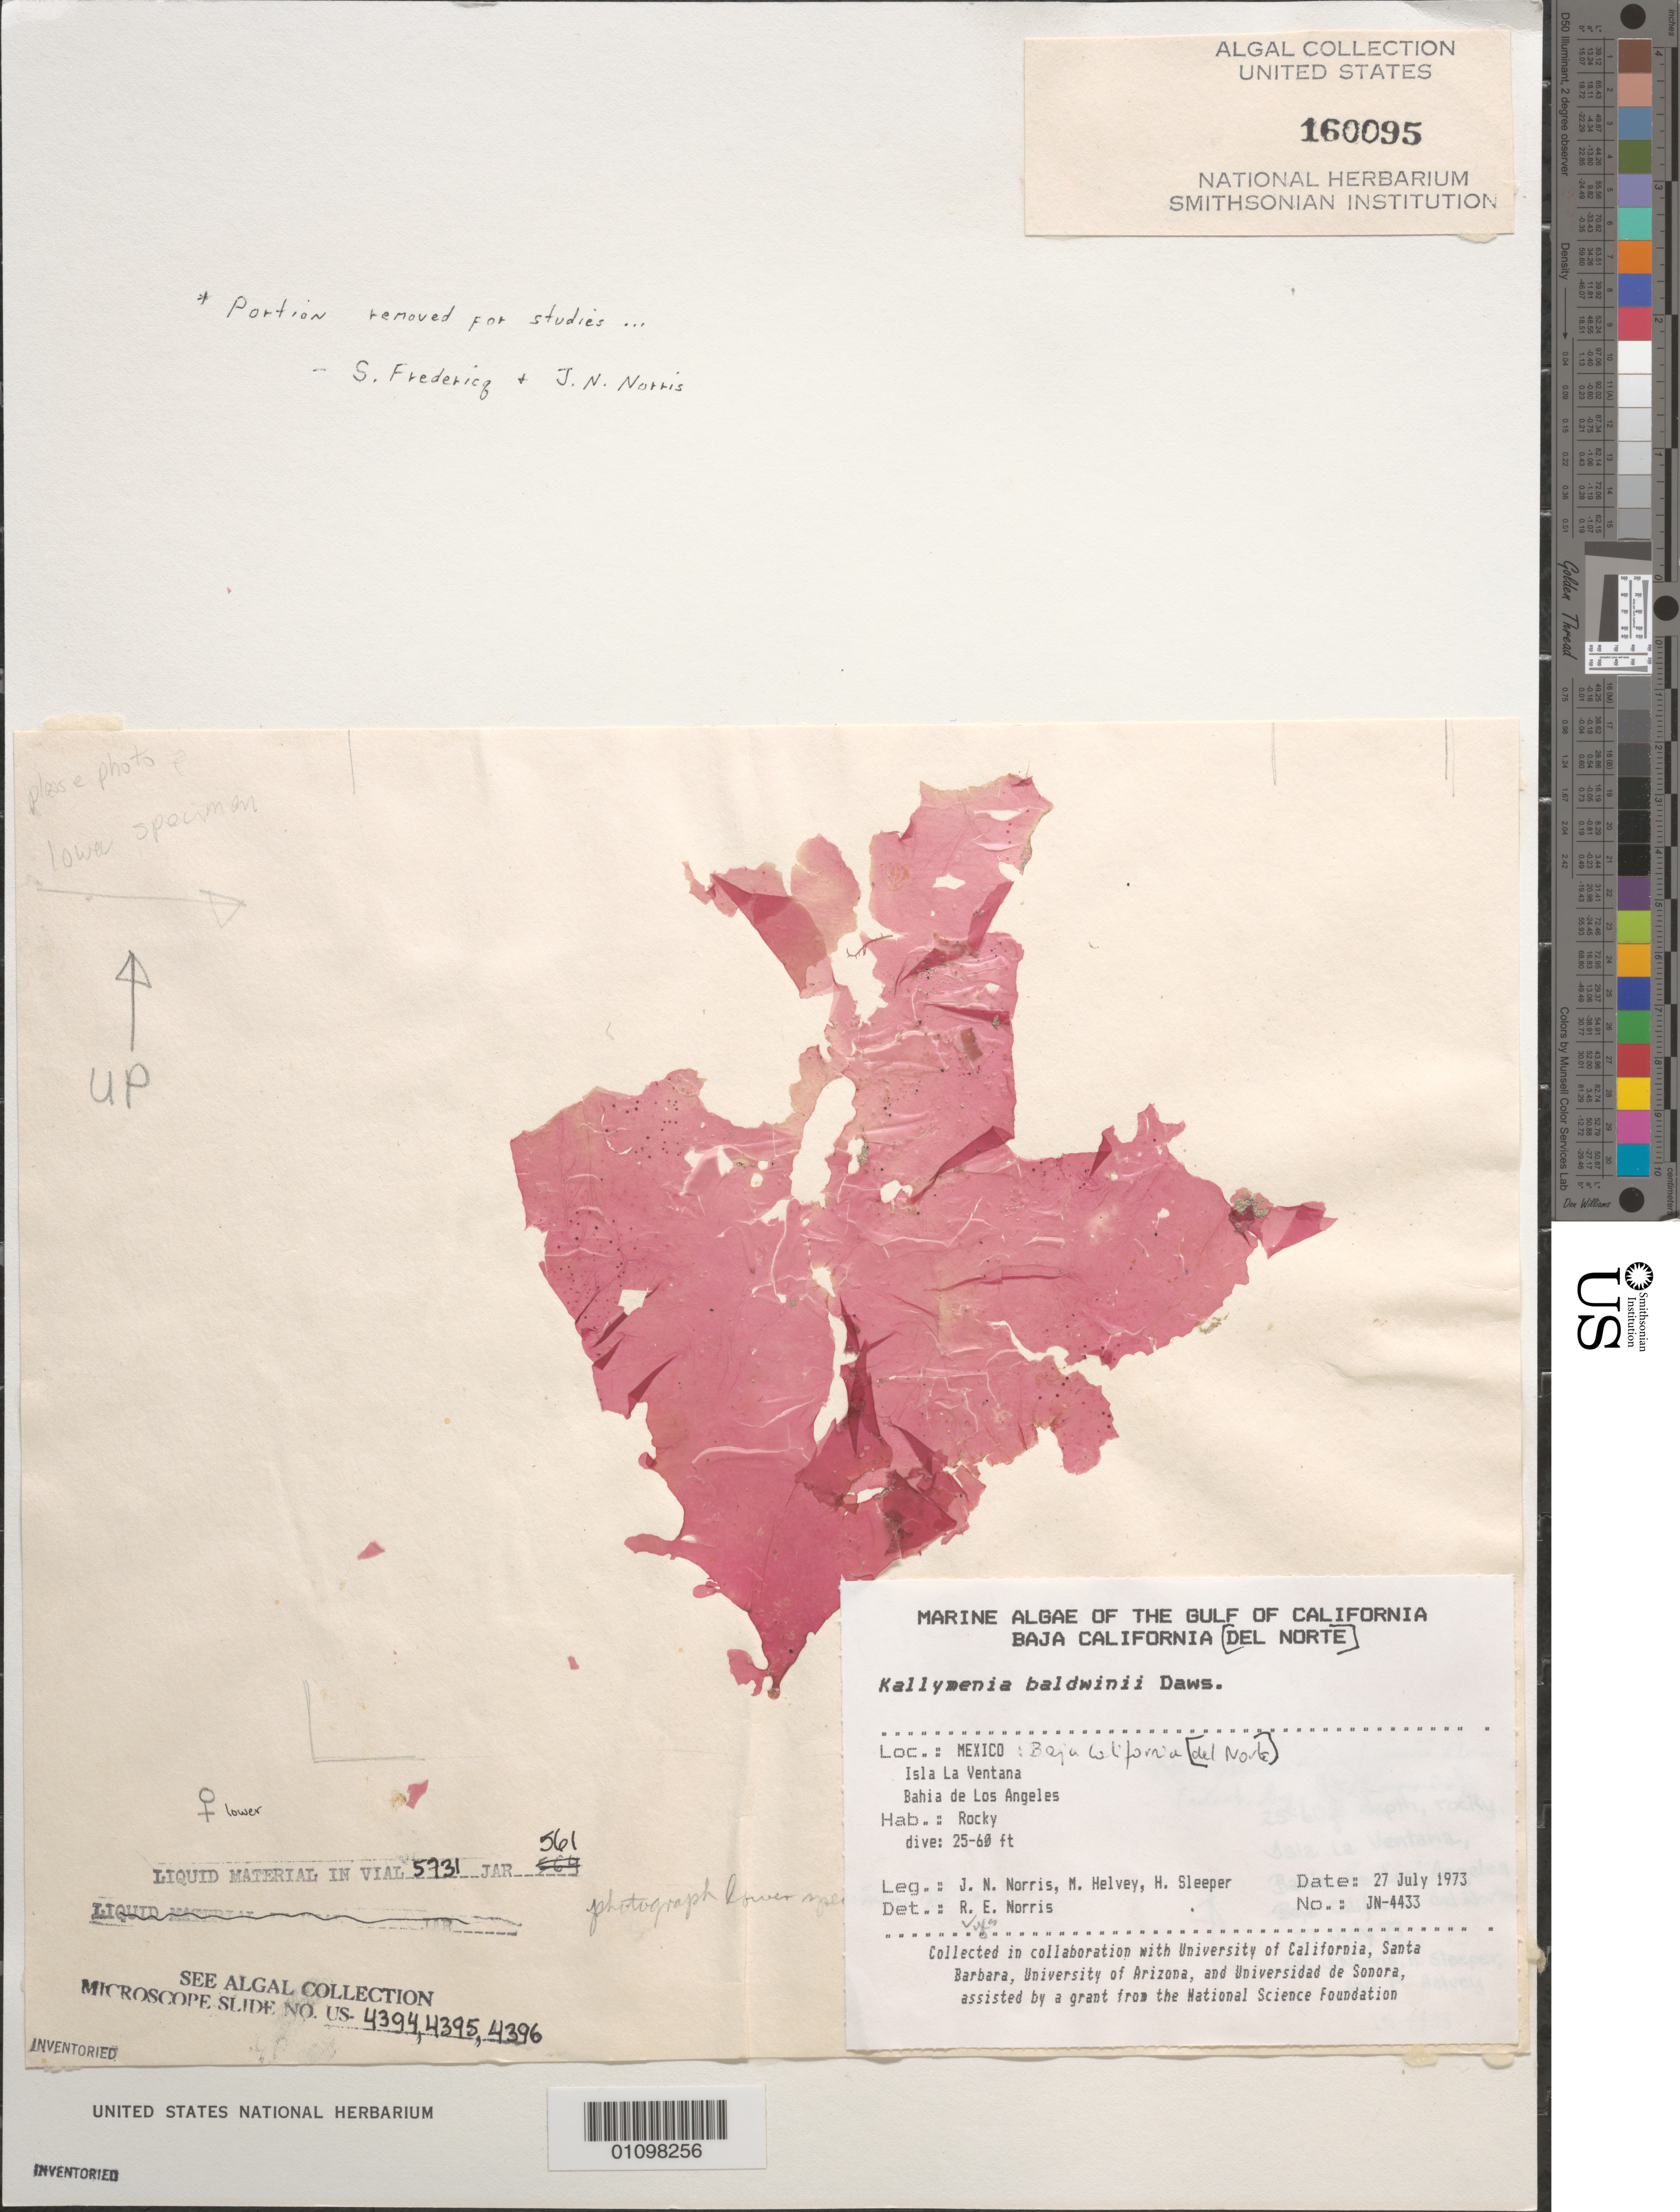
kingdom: Plantae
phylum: Rhodophyta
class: Florideophyceae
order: Gigartinales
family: Kallymeniaceae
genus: Kallymenia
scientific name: Kallymenia baldwinii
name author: E.Y. Dawson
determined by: Norris, R. E.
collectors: J. N. Norris, M. Helvey & H. Sleeper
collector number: JN-4433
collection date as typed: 27 Jul 1973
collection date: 1973-07-27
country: Mexico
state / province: Baja California Norte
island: Isla la Ventana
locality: Bahia de Los Angeles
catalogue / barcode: US 160095